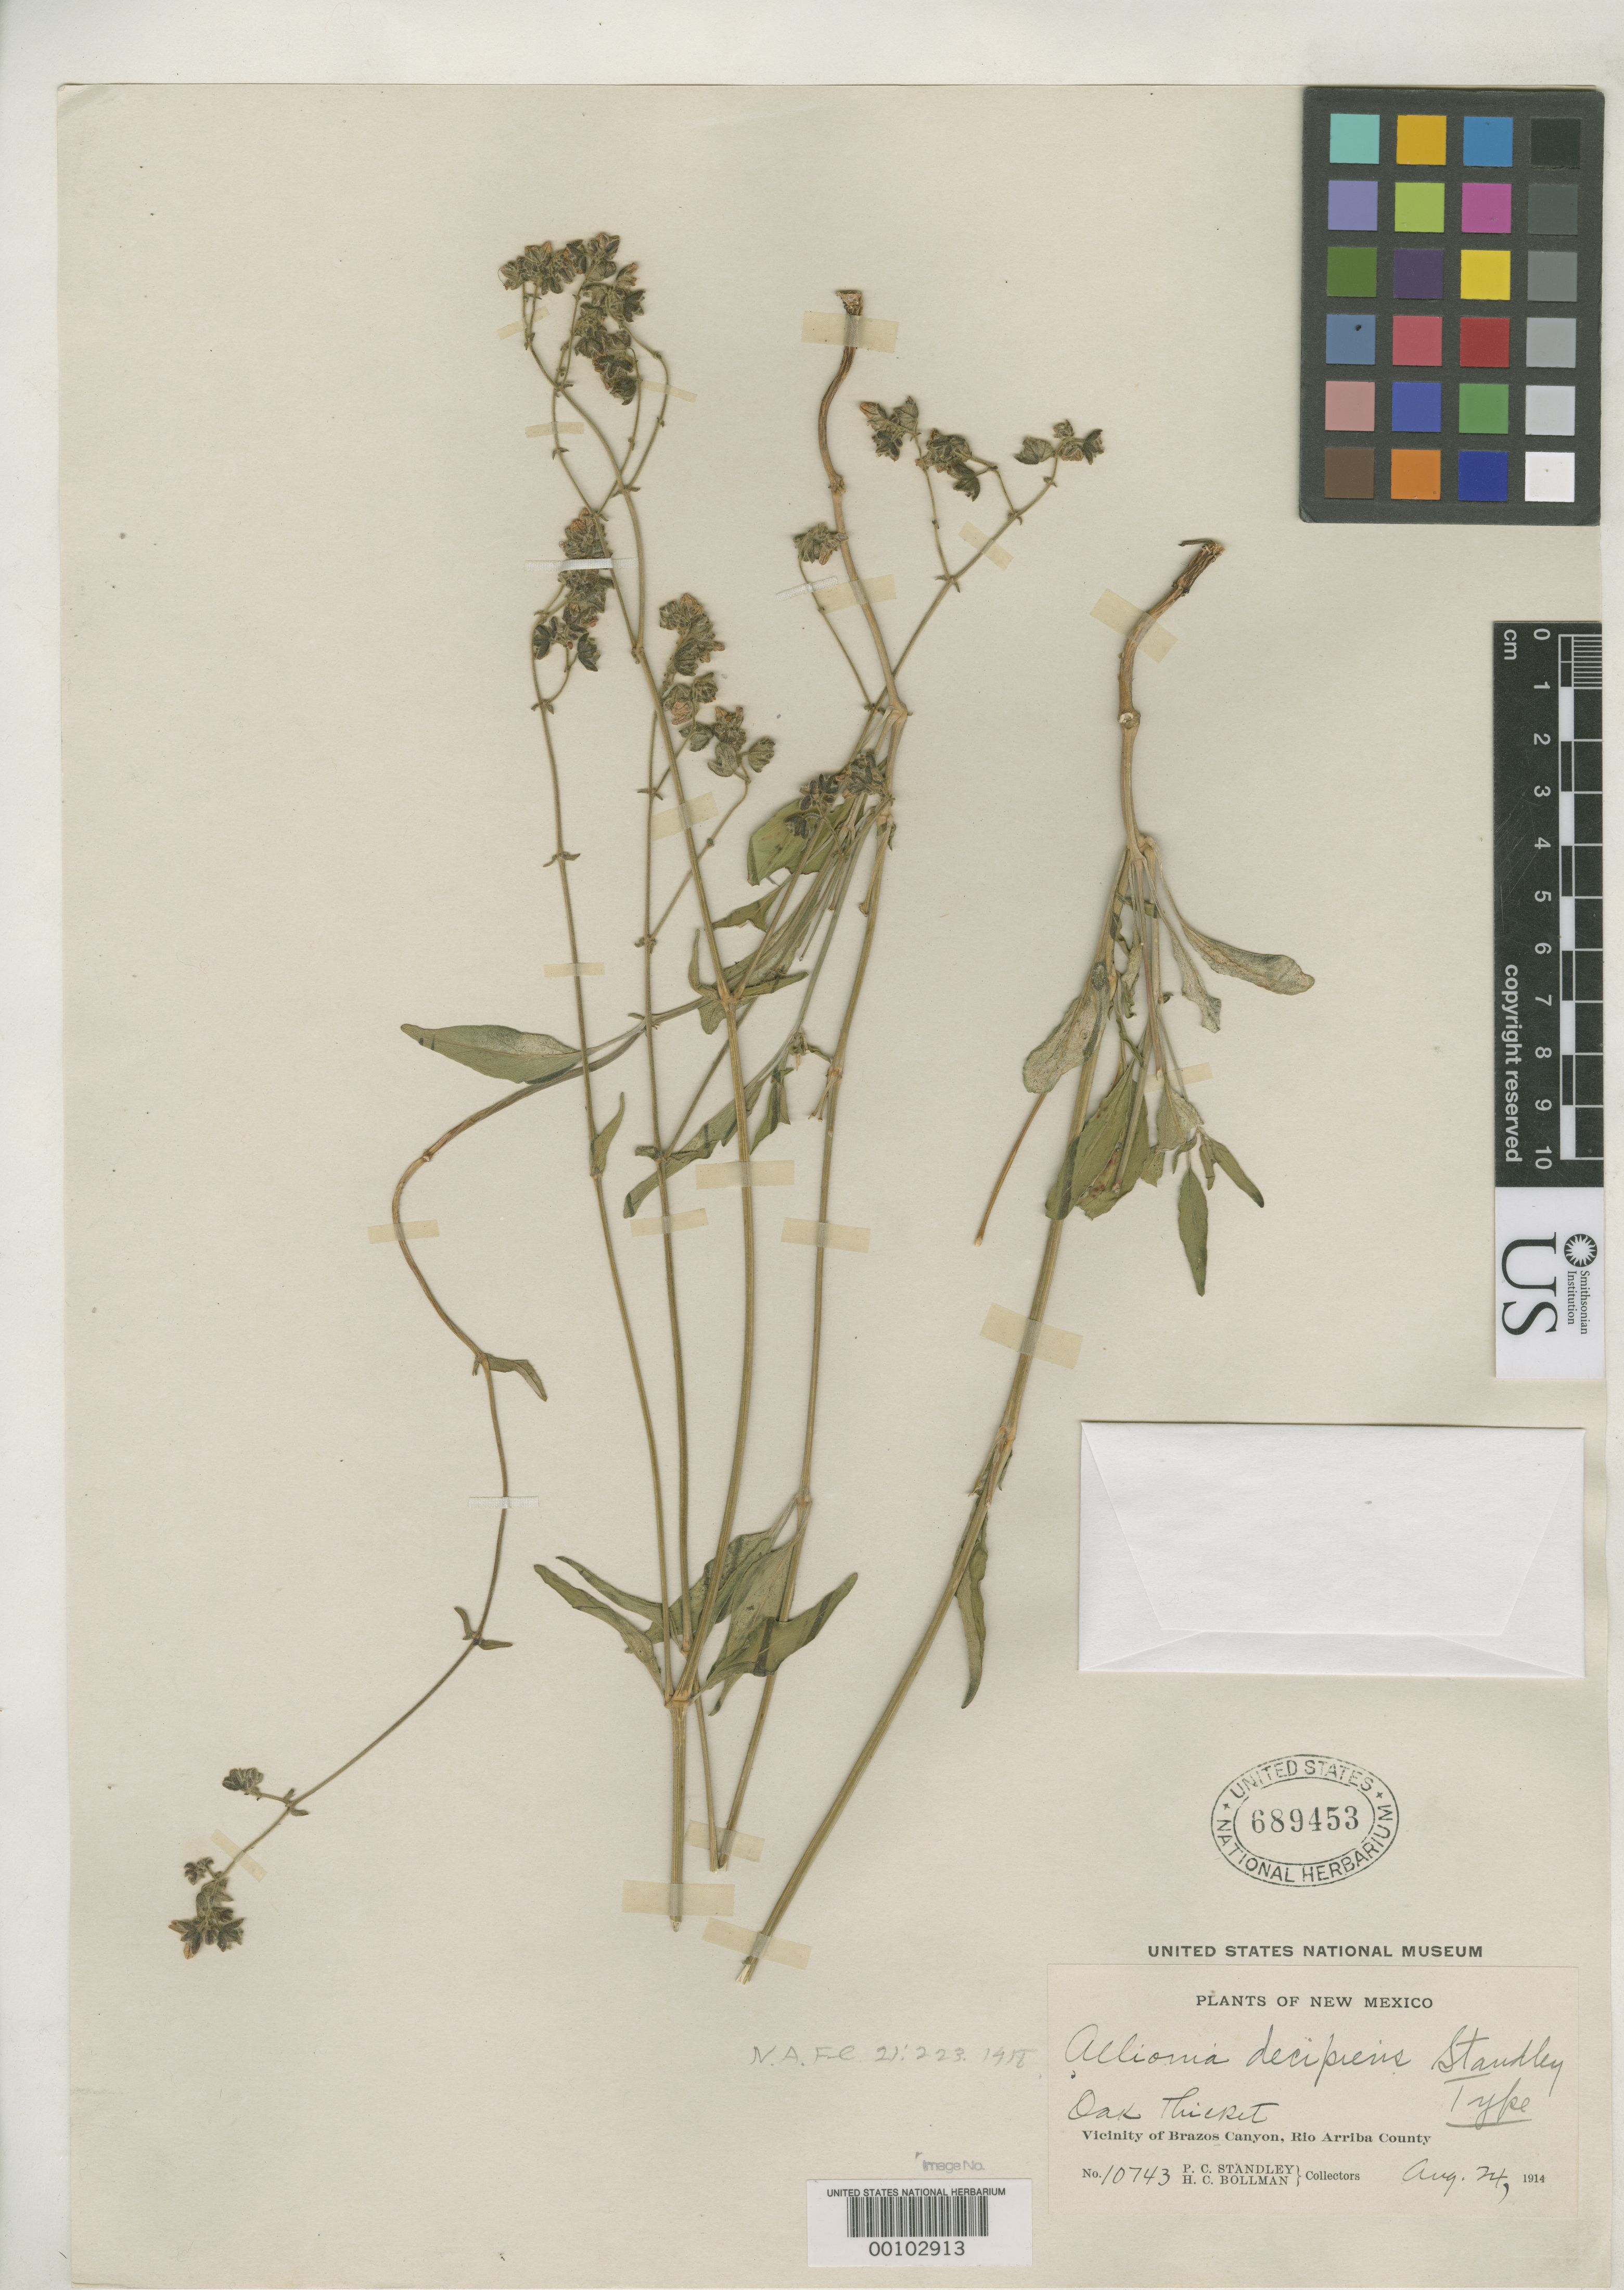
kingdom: Plantae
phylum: Tracheophyta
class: Magnoliopsida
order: Caryophyllales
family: Nyctaginaceae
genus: Allionia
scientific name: Allionia decipiens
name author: Standl.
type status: Holotype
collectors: P. C. Standley & H. C. Bollman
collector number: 10743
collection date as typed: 24 Aug 1914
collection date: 1914-08-24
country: United States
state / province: New Mexico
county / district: Rio Arriba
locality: Brazos Canyon.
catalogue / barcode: US 689453